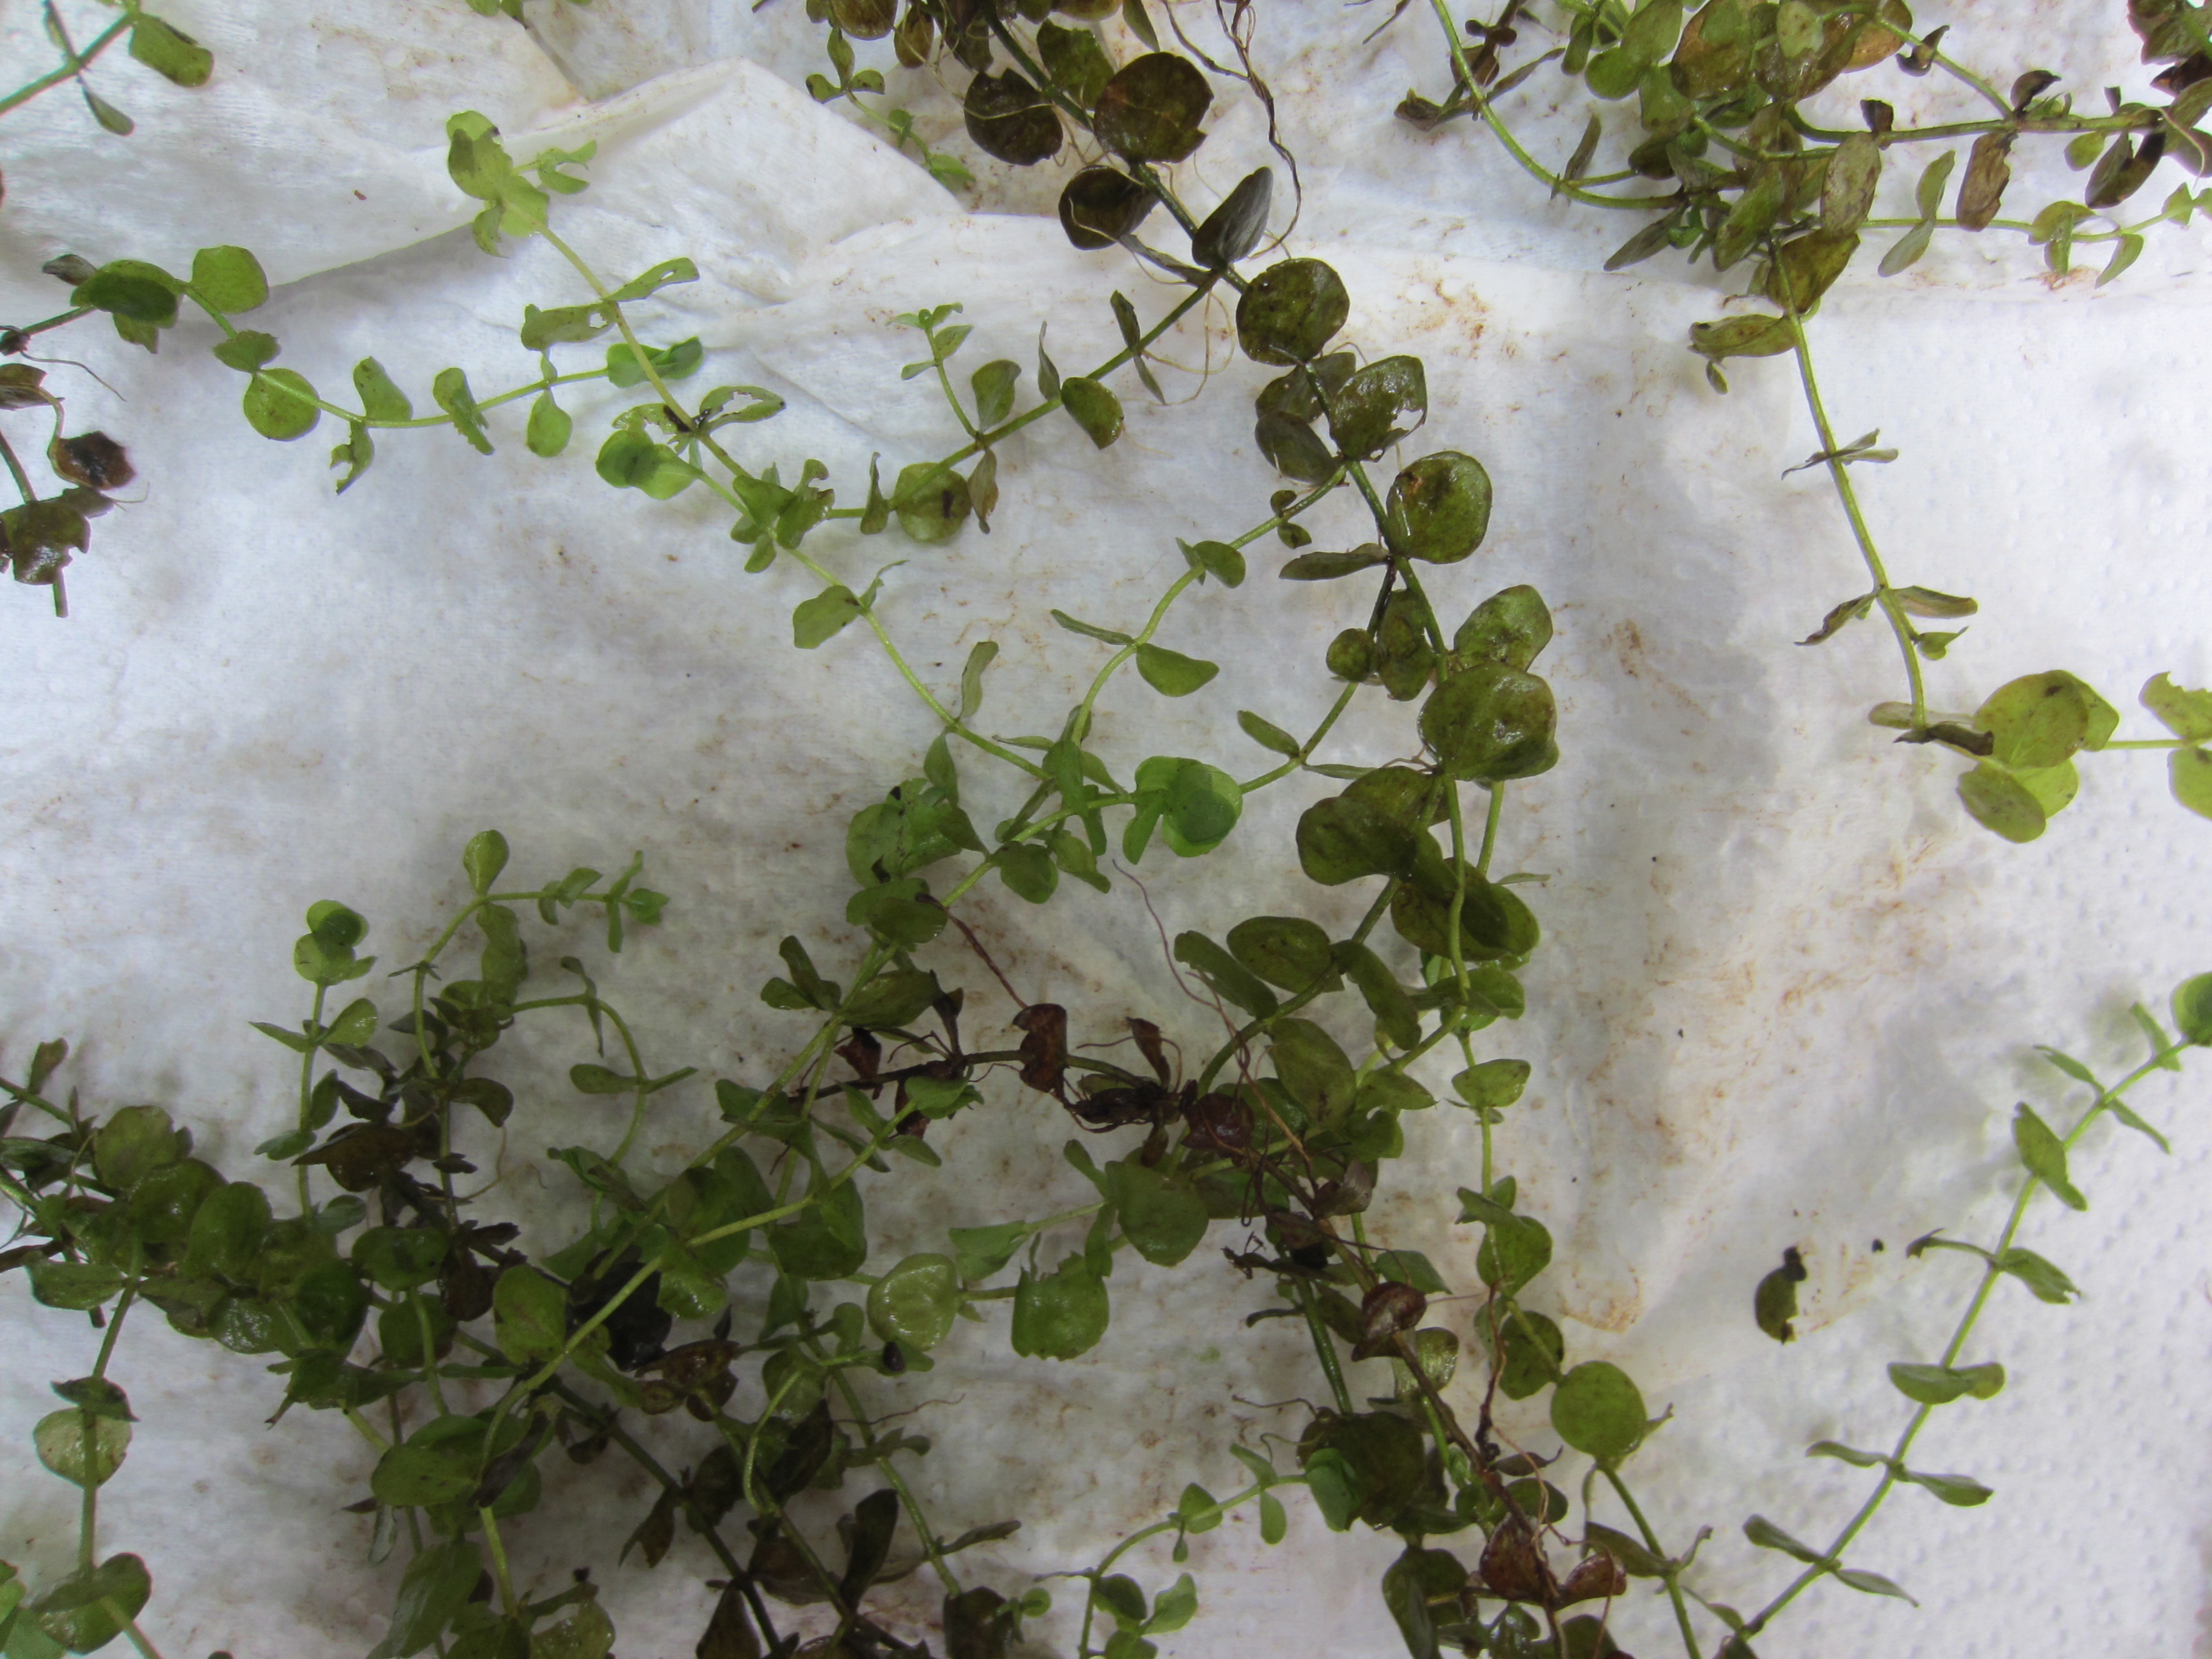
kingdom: Plantae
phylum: Tracheophyta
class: Magnoliopsida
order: Lamiales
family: Linderniaceae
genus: Micranthemum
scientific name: Micranthemum umbrosum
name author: (J.F. Gmel.) S.F. Blake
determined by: Strong, Mark T., (BOT), Smithsonian Institution - National Museum of Natural History (UNITED STATES)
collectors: M. T. Strong & C. L. Kelloff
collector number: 5365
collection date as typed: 10 September 2016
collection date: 2016-09-10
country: United States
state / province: Virginia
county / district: City of Suffolk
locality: South Quay Sandhills Preserve. Off of South Quay Road (SR189) at end of Wyanoke Trail (SR747). Cherry Grove, on Blackwater River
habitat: In the river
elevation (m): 9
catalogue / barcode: US 3708316